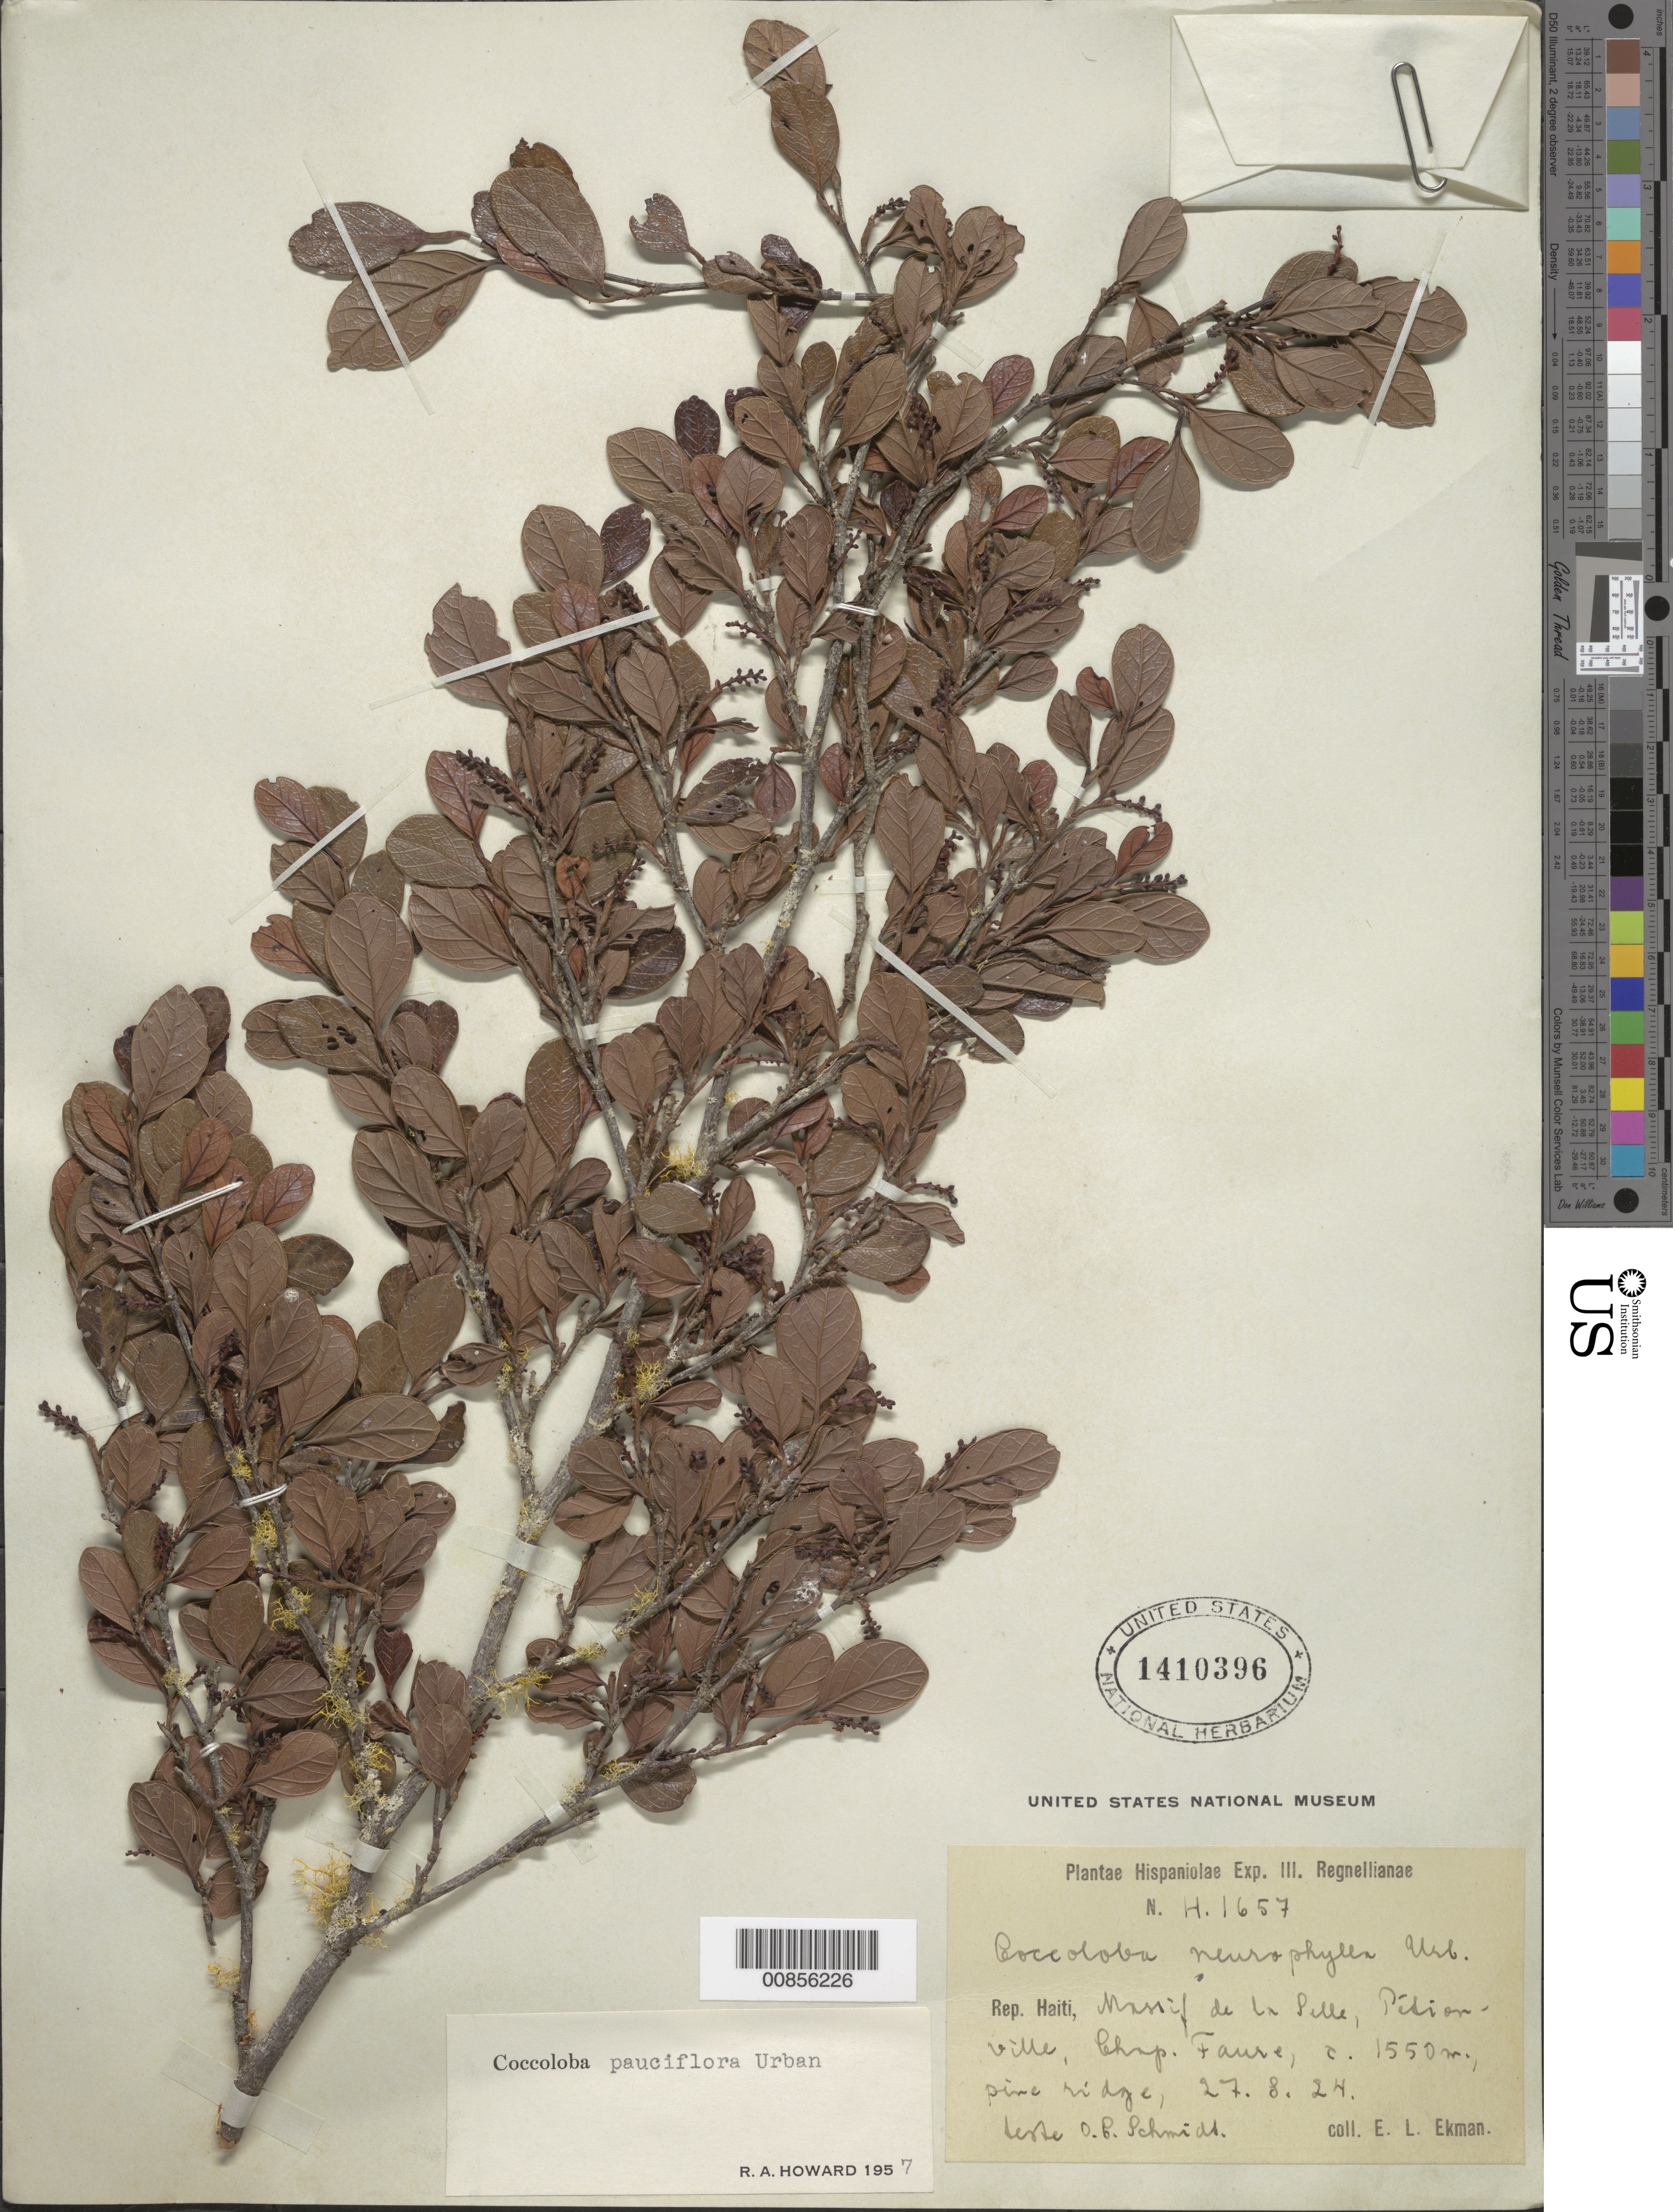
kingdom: Plantae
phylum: Tracheophyta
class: Magnoliopsida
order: Caryophyllales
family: Polygonaceae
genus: Coccoloba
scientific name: Coccoloba pauciflora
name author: Urb.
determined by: Howard, R. A.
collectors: E. L. Ekman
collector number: H 1657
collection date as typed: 27 Aug 1924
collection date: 1924-08-27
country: Haiti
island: Hispaniola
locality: Massif de la Selle, Pétionville, Chap. Faure.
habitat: Pine ridge.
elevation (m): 1550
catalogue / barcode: US 1410396